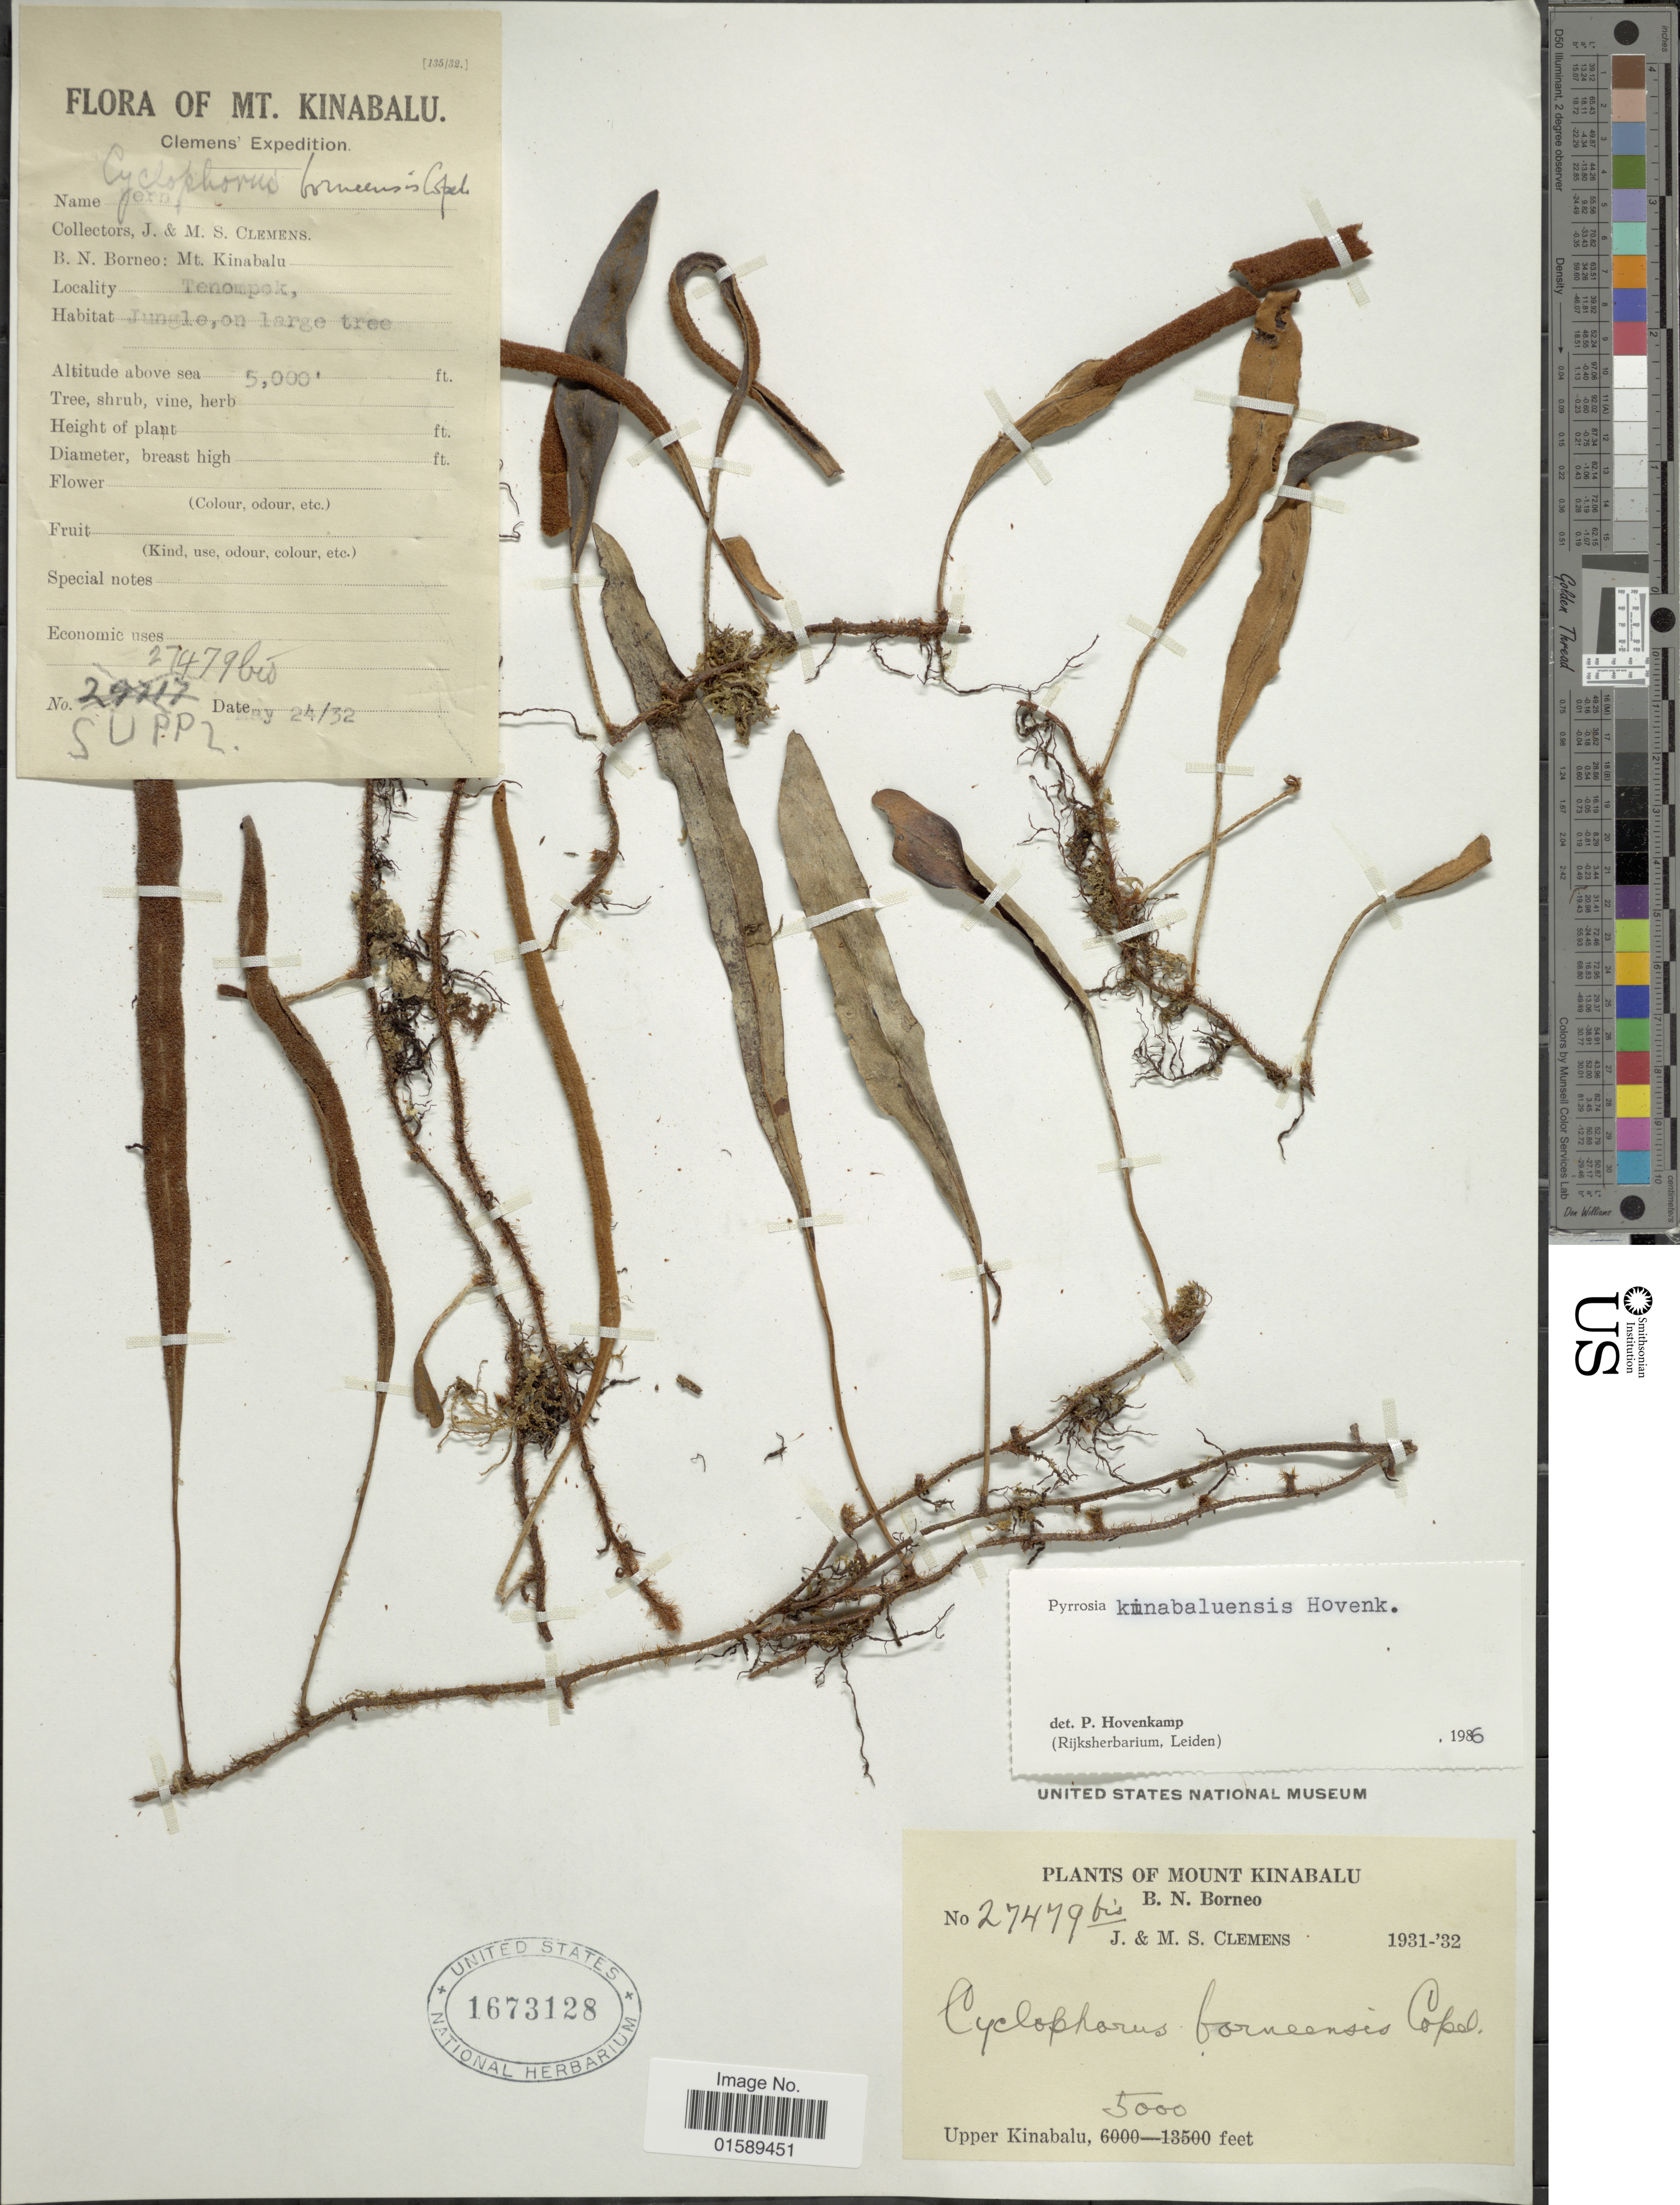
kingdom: Plantae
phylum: Tracheophyta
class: Polypodiopsida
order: Polypodiales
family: Polypodiaceae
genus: Pyrrosia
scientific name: Pyrrosia kinabaluensis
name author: Hovenkamp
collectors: J. Clemens & M. S. Clemens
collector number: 27479bis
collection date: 1932-05-24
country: Malaysia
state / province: Sabah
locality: Mount Kinabalu, B. N. Borneo.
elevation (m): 1524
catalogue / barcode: US 1673128